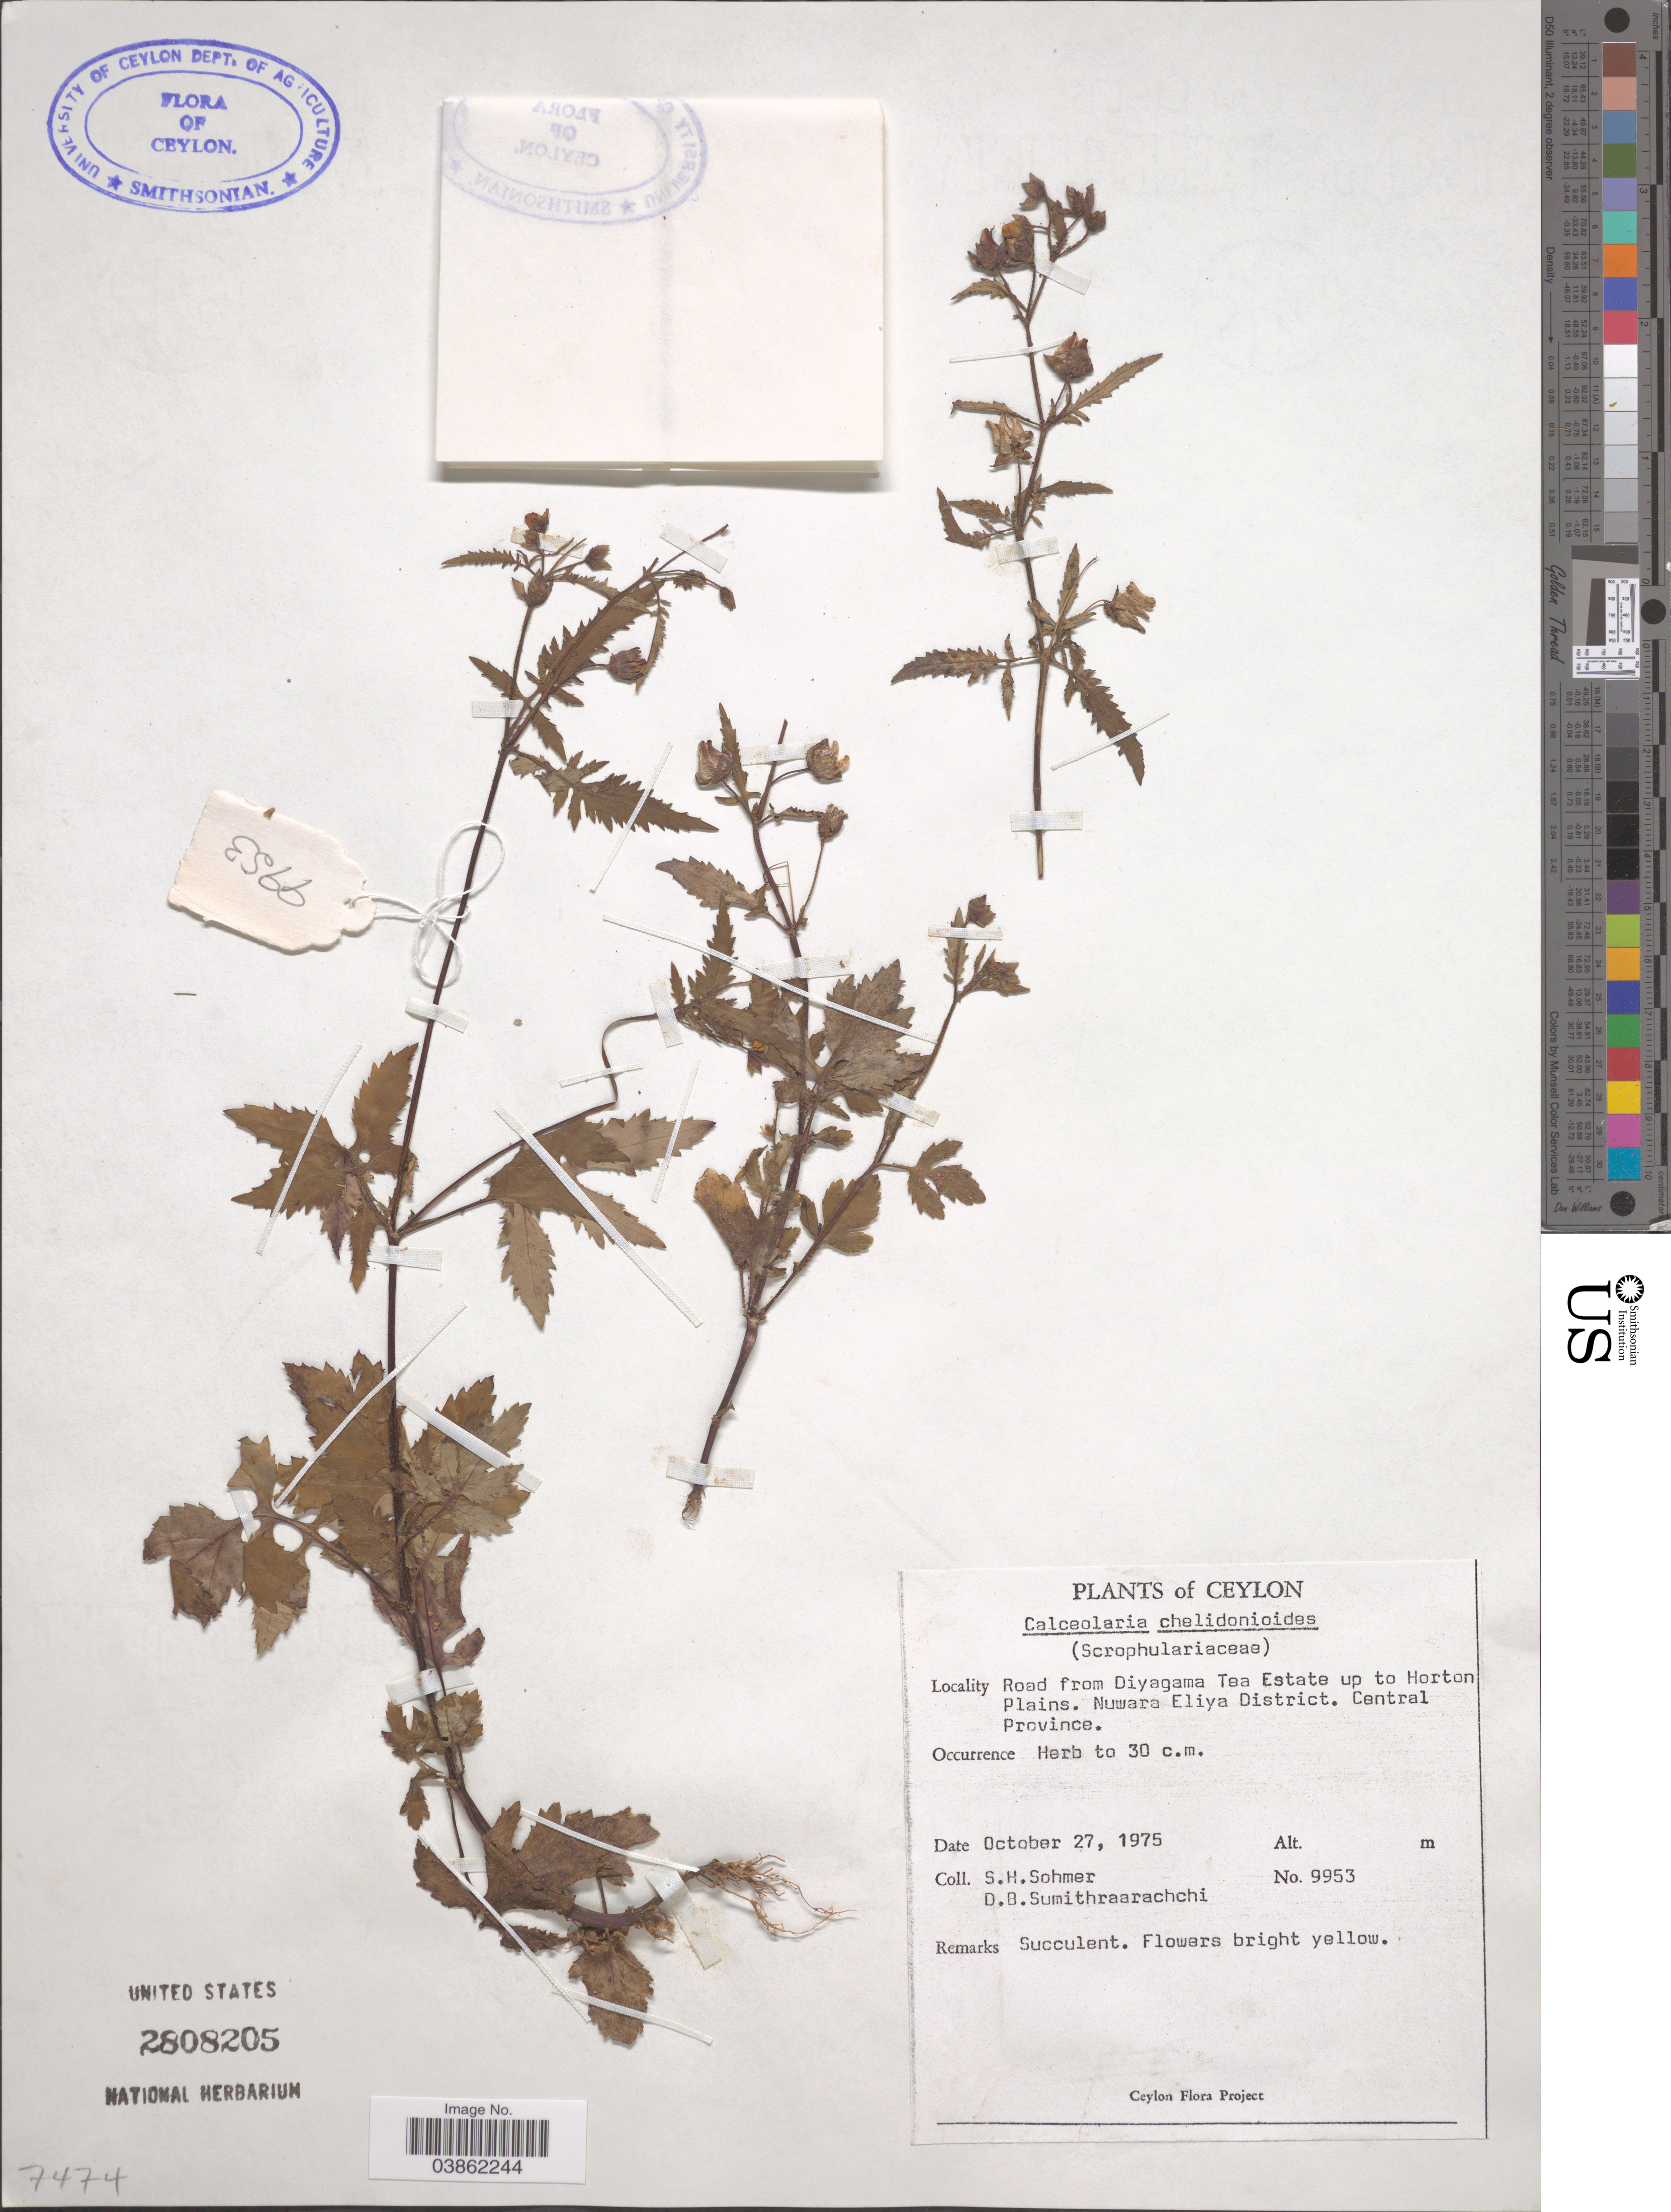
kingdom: Plantae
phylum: Tracheophyta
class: Magnoliopsida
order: Lamiales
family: Calceolariaceae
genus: Calceolaria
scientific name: Calceolaria tripartita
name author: Ruiz & Pav.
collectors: S. H. Sohmer & D. B. Sumithraarachchi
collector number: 9953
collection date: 1975-10-27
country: Sri Lanka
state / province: Central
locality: Ceylon. Road from Diyagama Tea Estate up to Horton Plains. Nuwara Eliya District.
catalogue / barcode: US 2808205